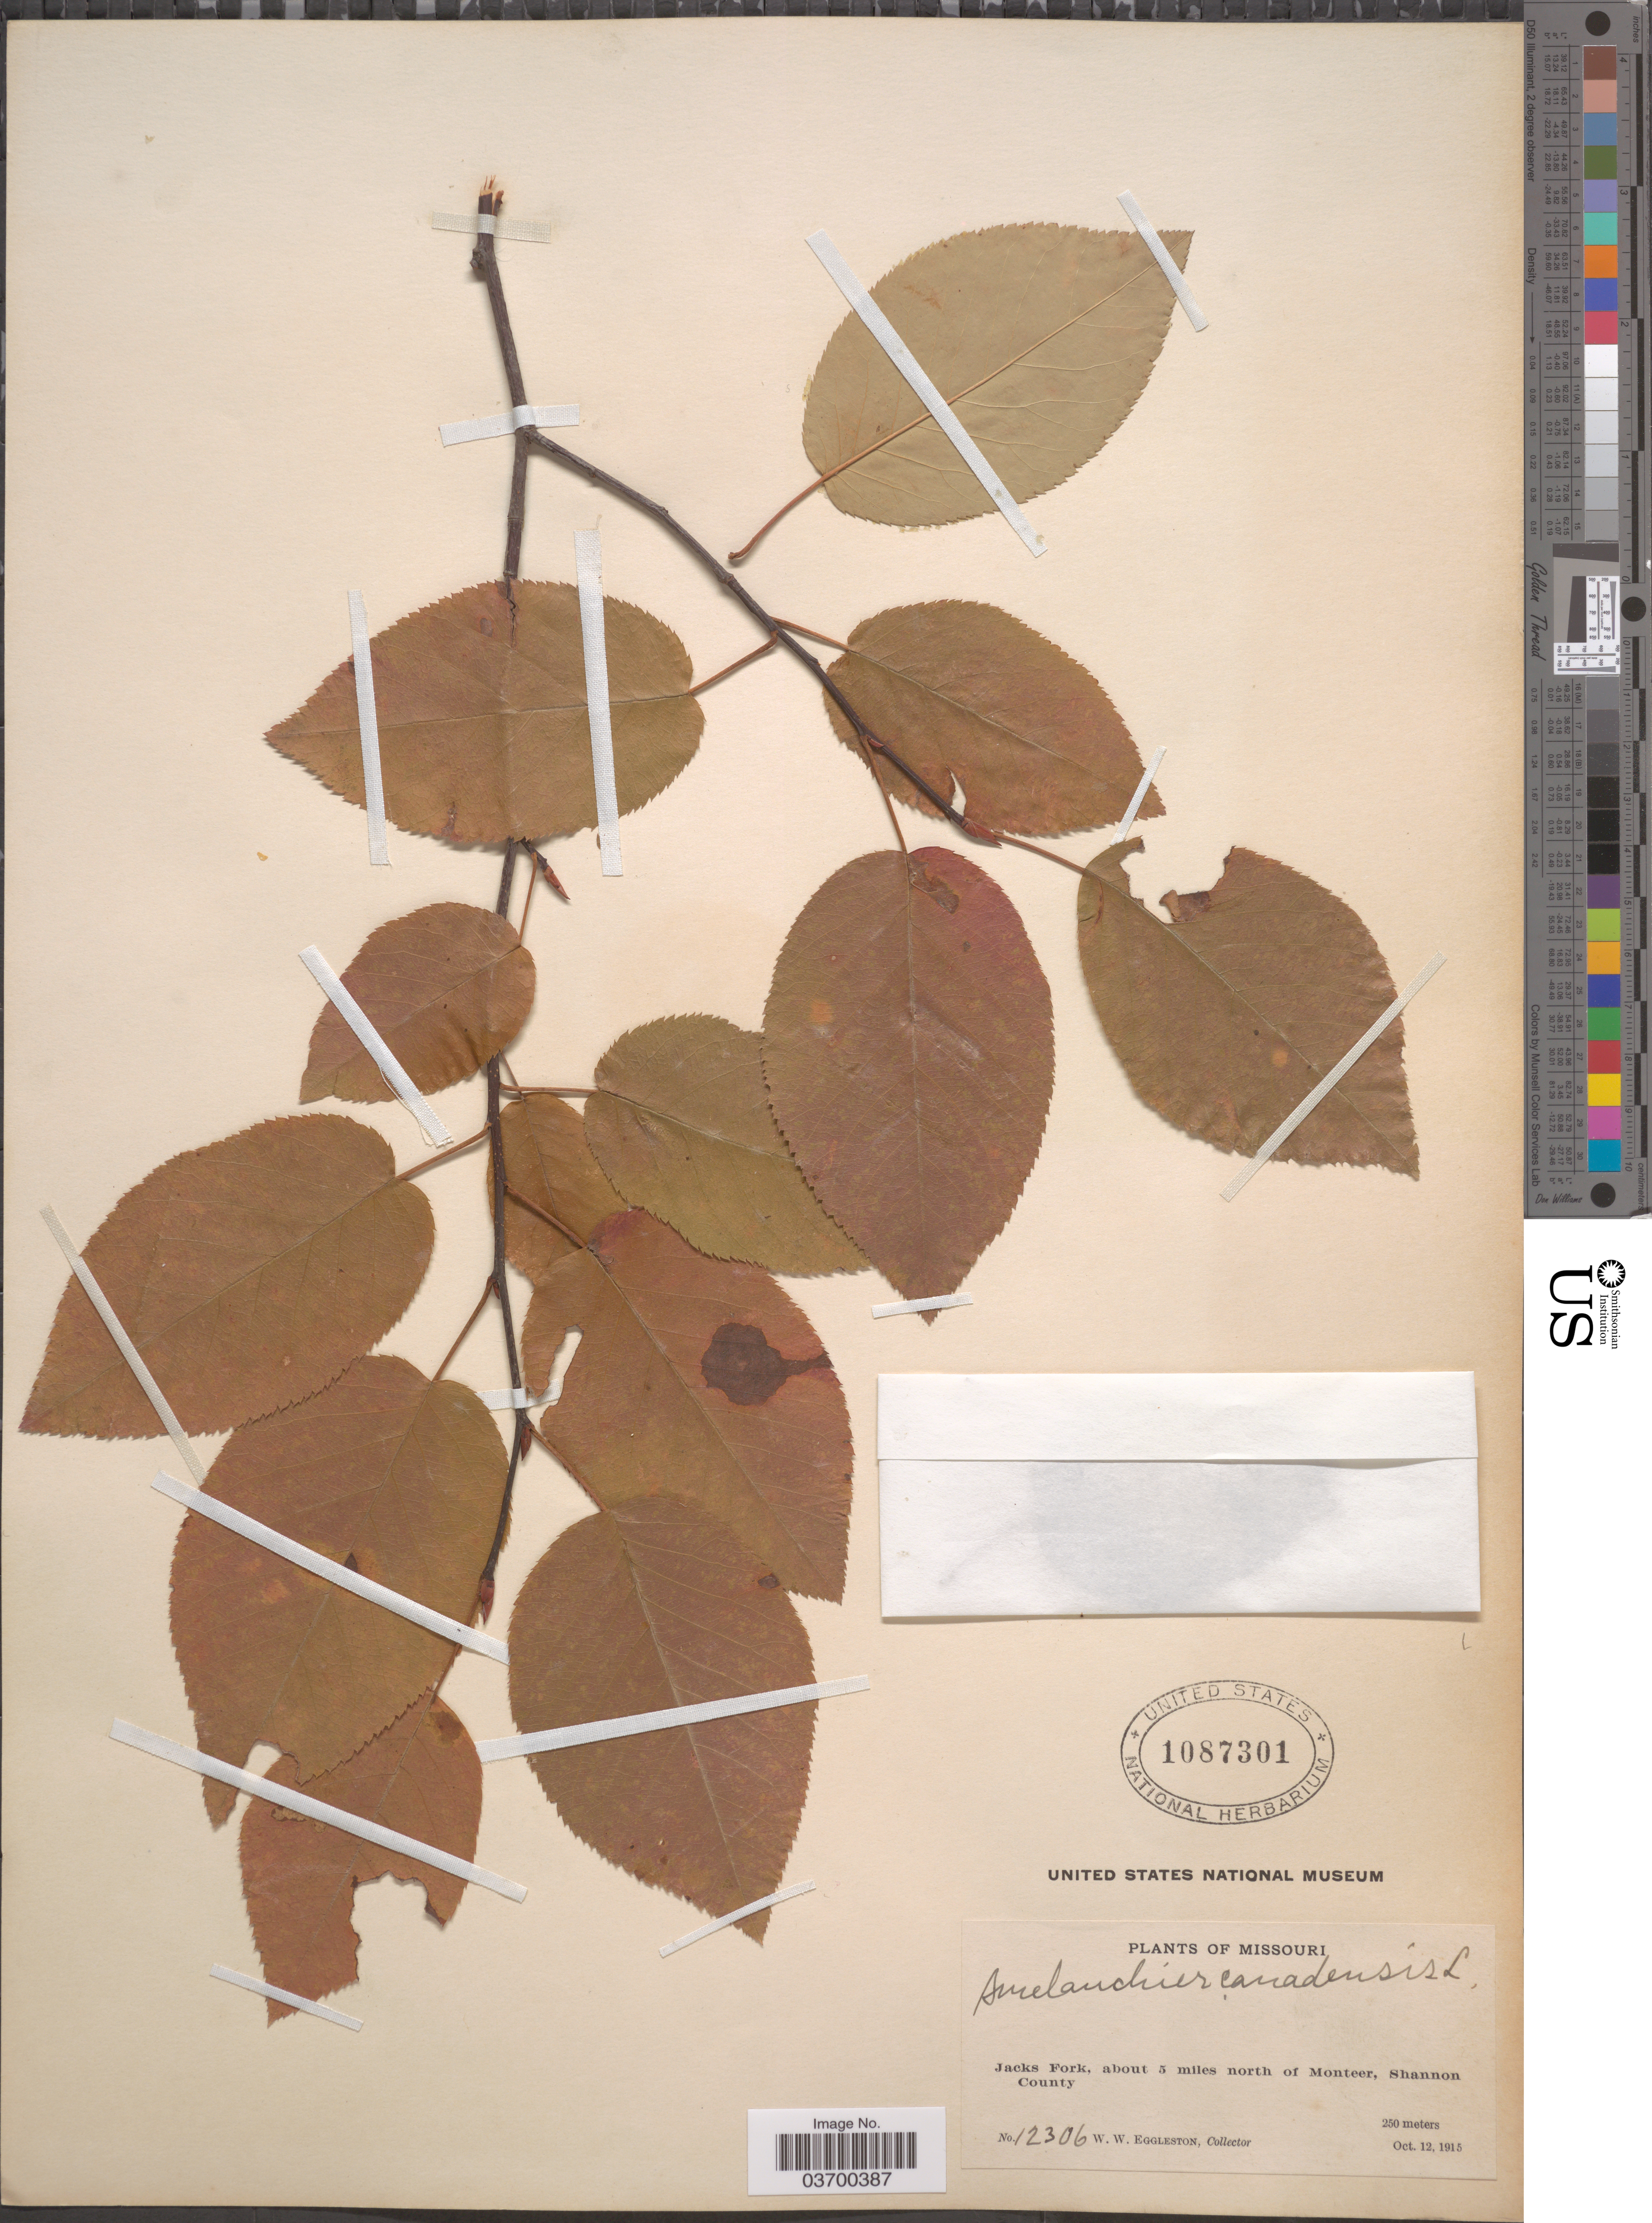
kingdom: Plantae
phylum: Tracheophyta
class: Magnoliopsida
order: Rosales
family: Rosaceae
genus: Amelanchier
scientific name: Amelanchier canadensis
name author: (L.) Medic.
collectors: W. W. Eggleston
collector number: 12306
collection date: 1915-10-12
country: United States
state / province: Missouri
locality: Jacks Fork, about 5 miles north of Monteer, Shannon County.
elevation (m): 250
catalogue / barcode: US 1087301